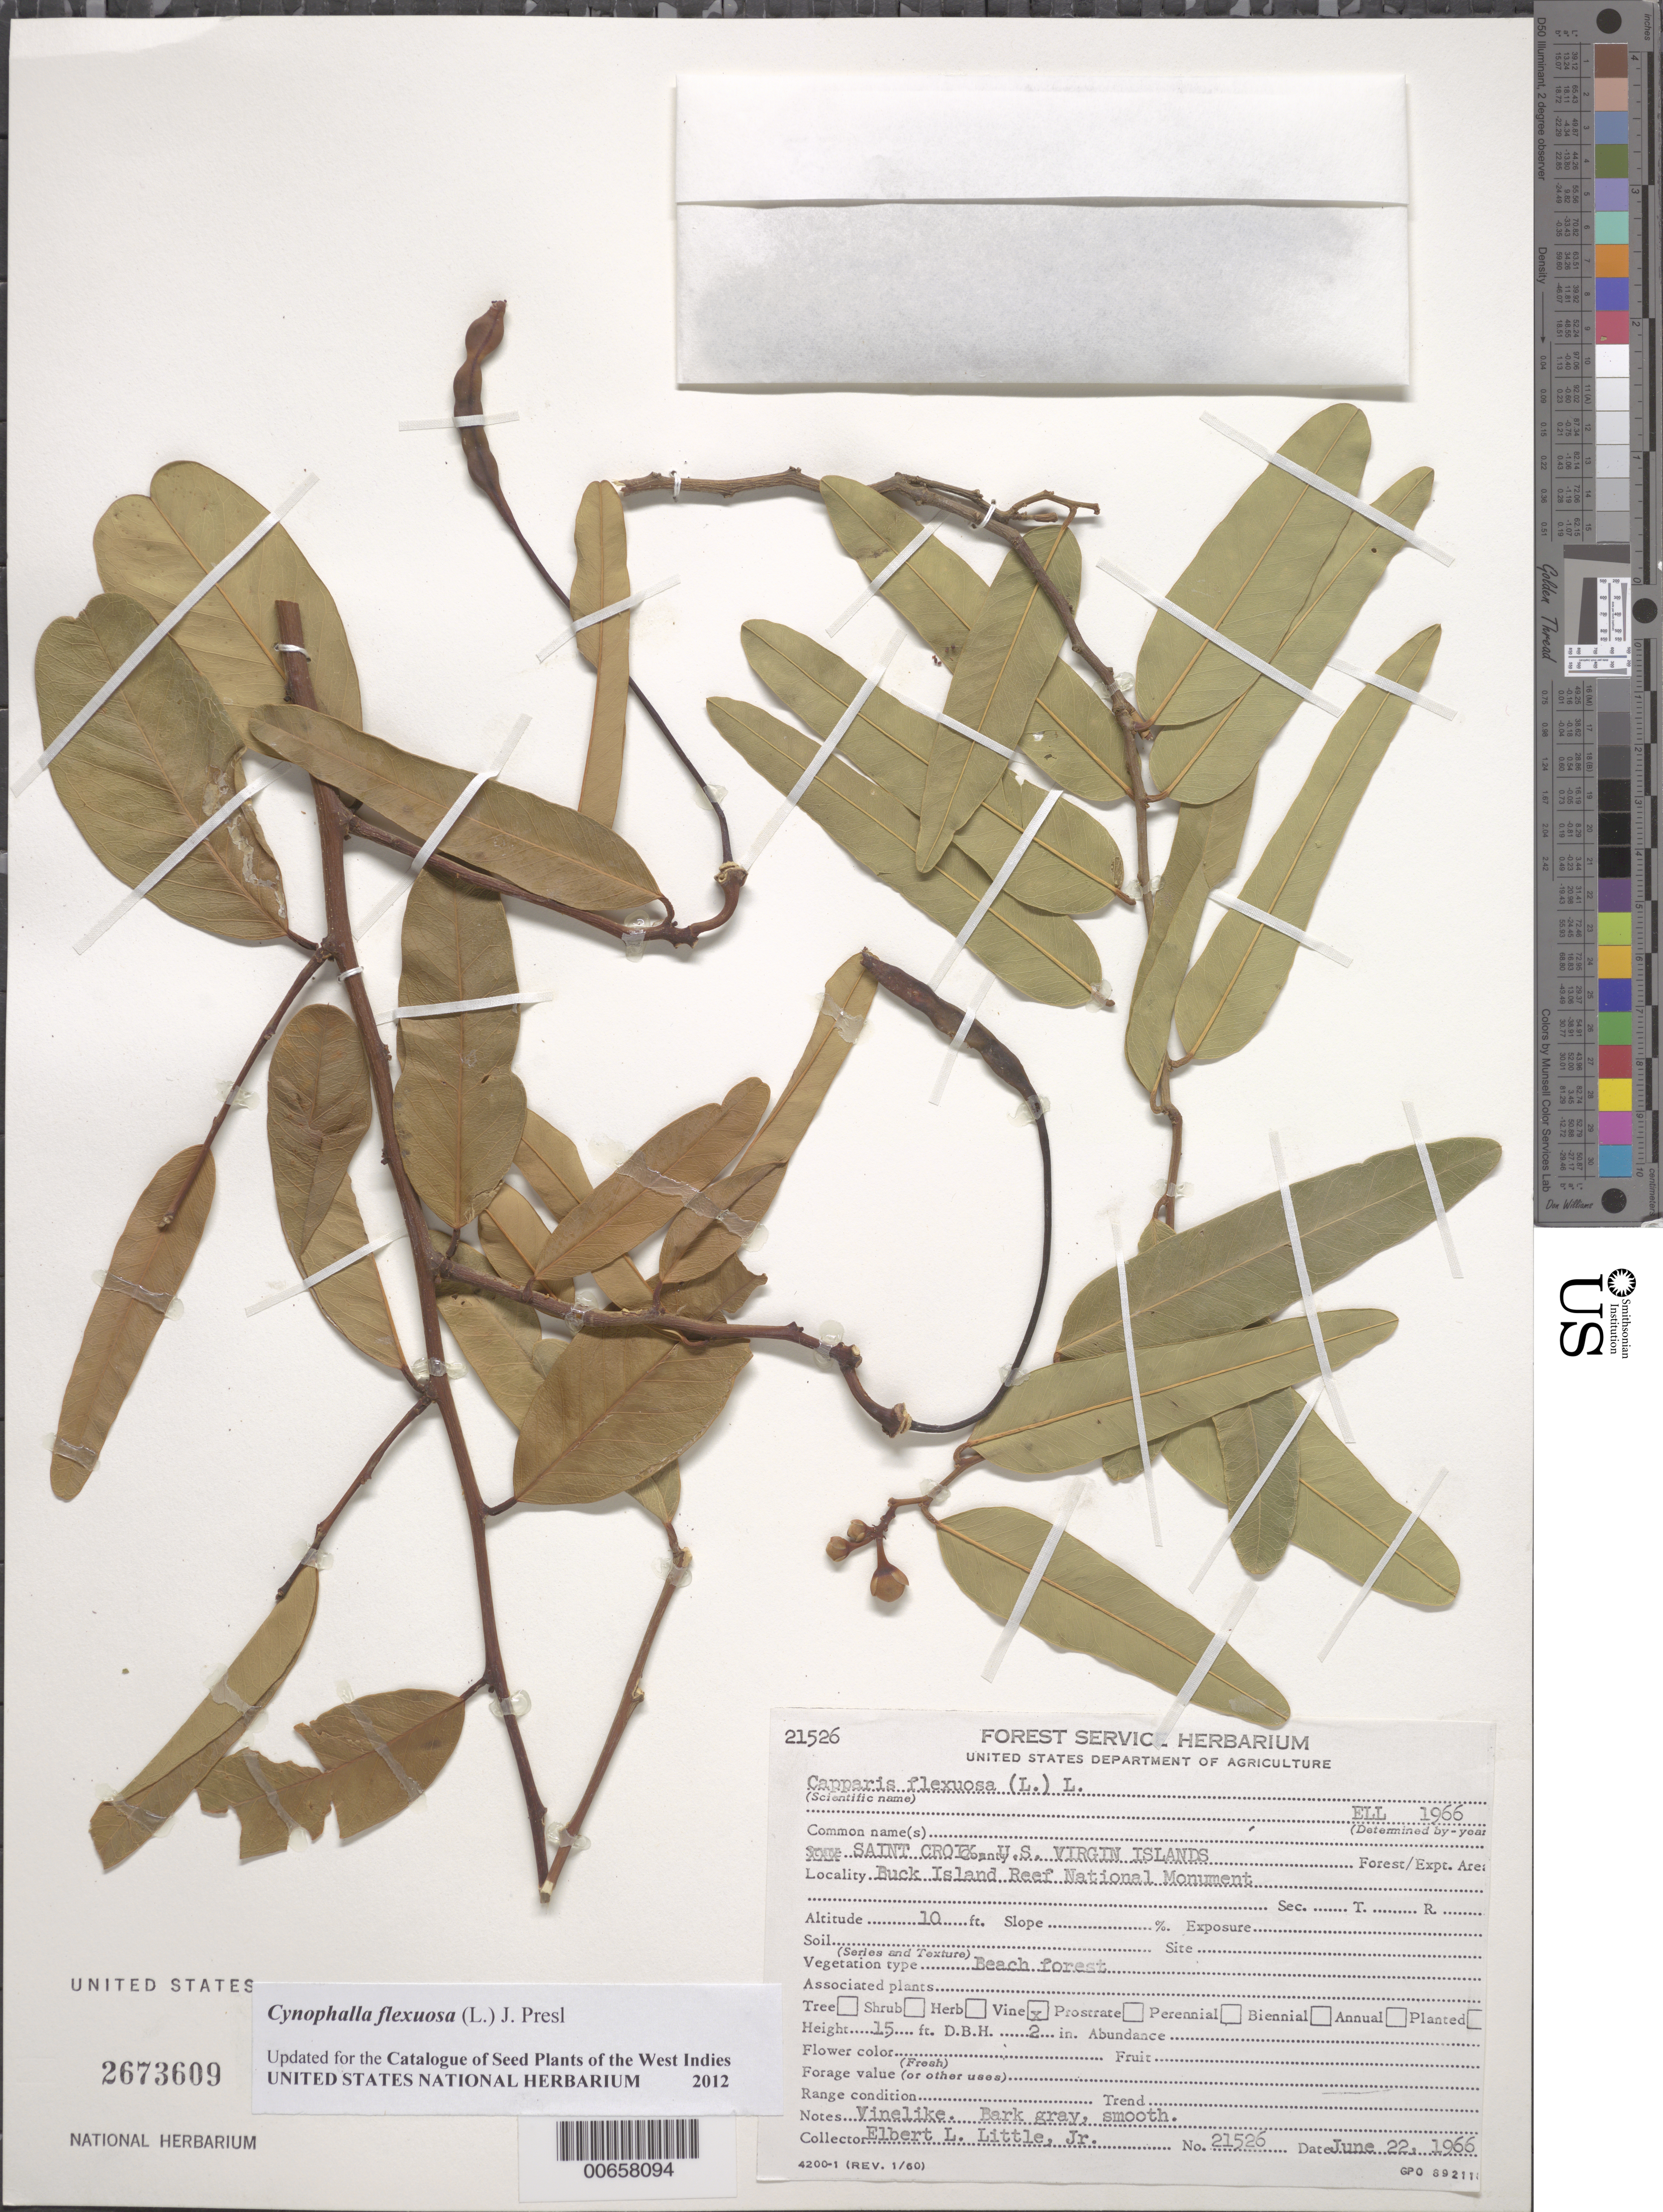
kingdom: Plantae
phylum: Tracheophyta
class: Magnoliopsida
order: Brassicales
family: Capparaceae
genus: Capparis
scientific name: Capparis flexuosa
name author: (L.) L.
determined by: Little, Elbert L., Jr., (FSSR), United States Department of Agriculture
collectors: E. L. Little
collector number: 21526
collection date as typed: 22 Jun 1966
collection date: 1966-06-22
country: U.S. Virgin Islands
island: Buck Island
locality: Buck Island Reef Natl. Monument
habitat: Beach forest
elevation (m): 3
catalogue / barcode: US 2673609